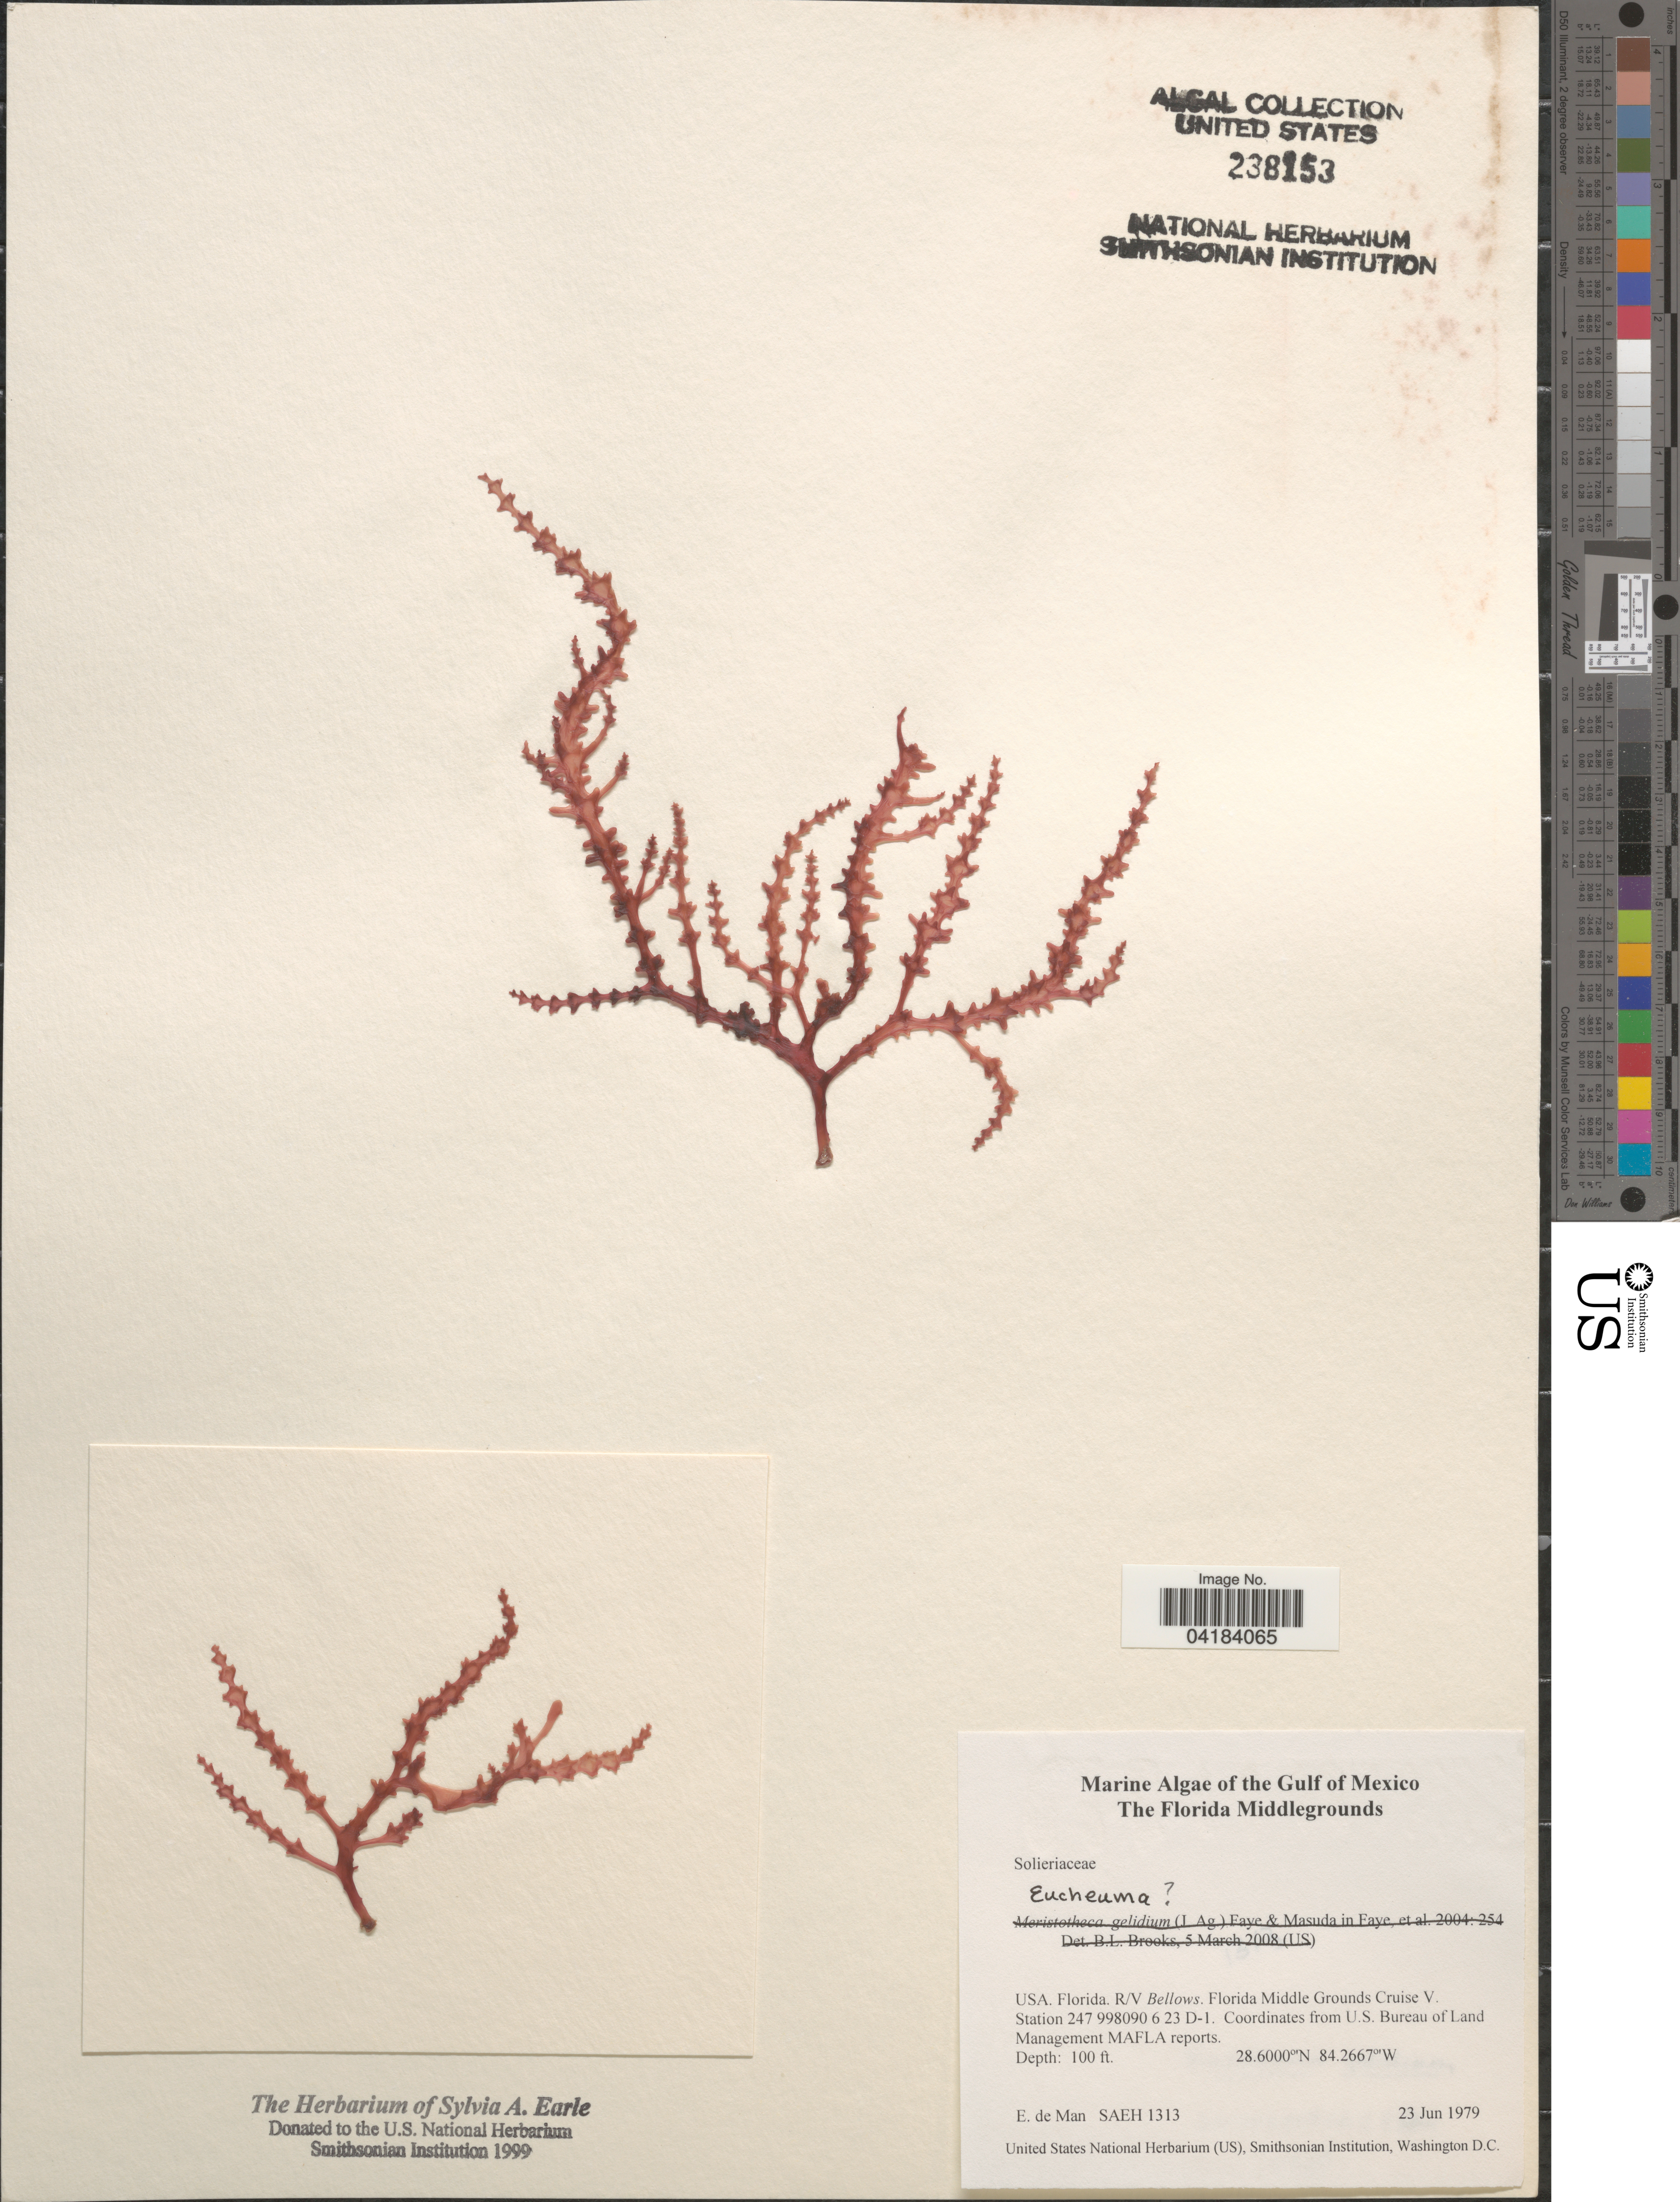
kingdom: Plantae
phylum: Rhodophyta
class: Florideophyceae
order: Gigartinales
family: Solieriaceae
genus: Eucheuma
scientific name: Eucheuma sp.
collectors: E. de Man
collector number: SAEH1313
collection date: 1979-06-23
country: United States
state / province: Florida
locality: The Gulf of Mexico. The Florida Middlegrounds. R/V Bellows. Florida Middle Grounds Cruise V. Station 247 998090 6 23 D-1.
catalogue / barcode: US 238153